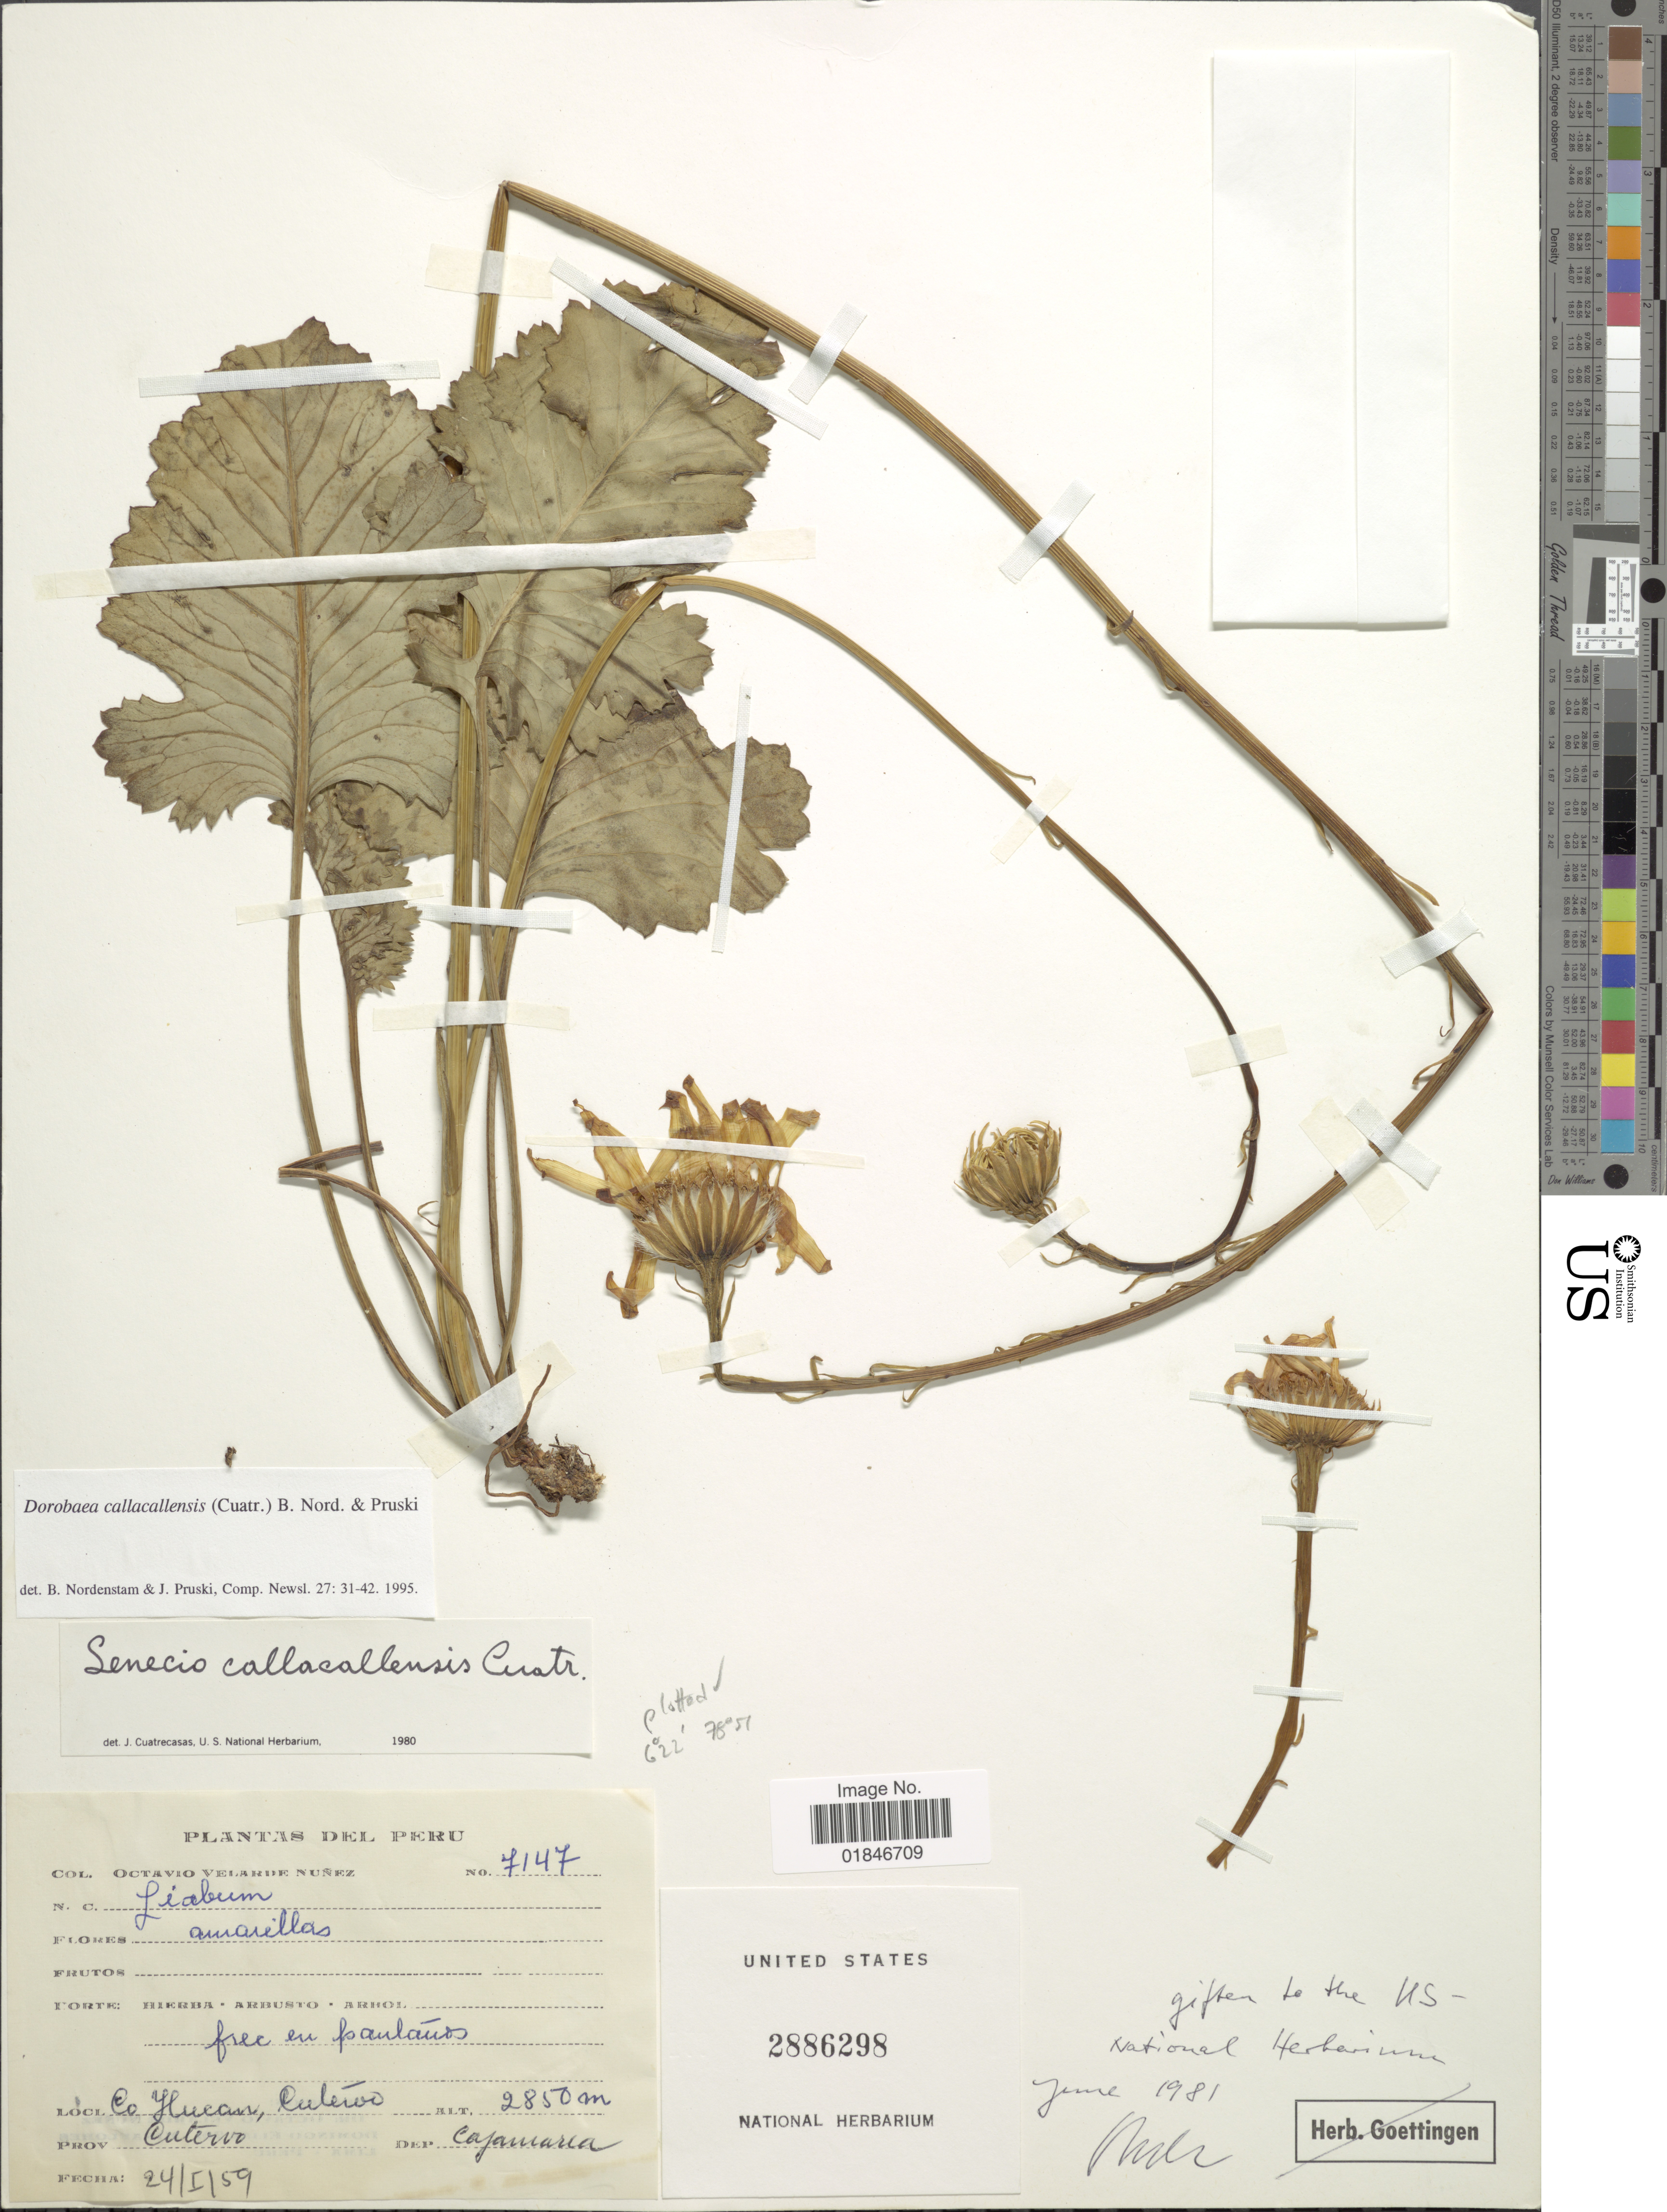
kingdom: Plantae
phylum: Tracheophyta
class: Magnoliopsida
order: Asterales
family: Asteraceae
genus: Dorobaea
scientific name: Dorobaea callacallensis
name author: (Cuatrec.) B. Nord. & Pruski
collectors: O. Nuñez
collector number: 7147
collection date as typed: Transcribed d/m/y: 24/1/59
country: Peru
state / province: Cajamarca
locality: Co. Huacan, Culervo. Dep. Cajamarca. Prov. Cutervo.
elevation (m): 2850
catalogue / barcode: US 2886298